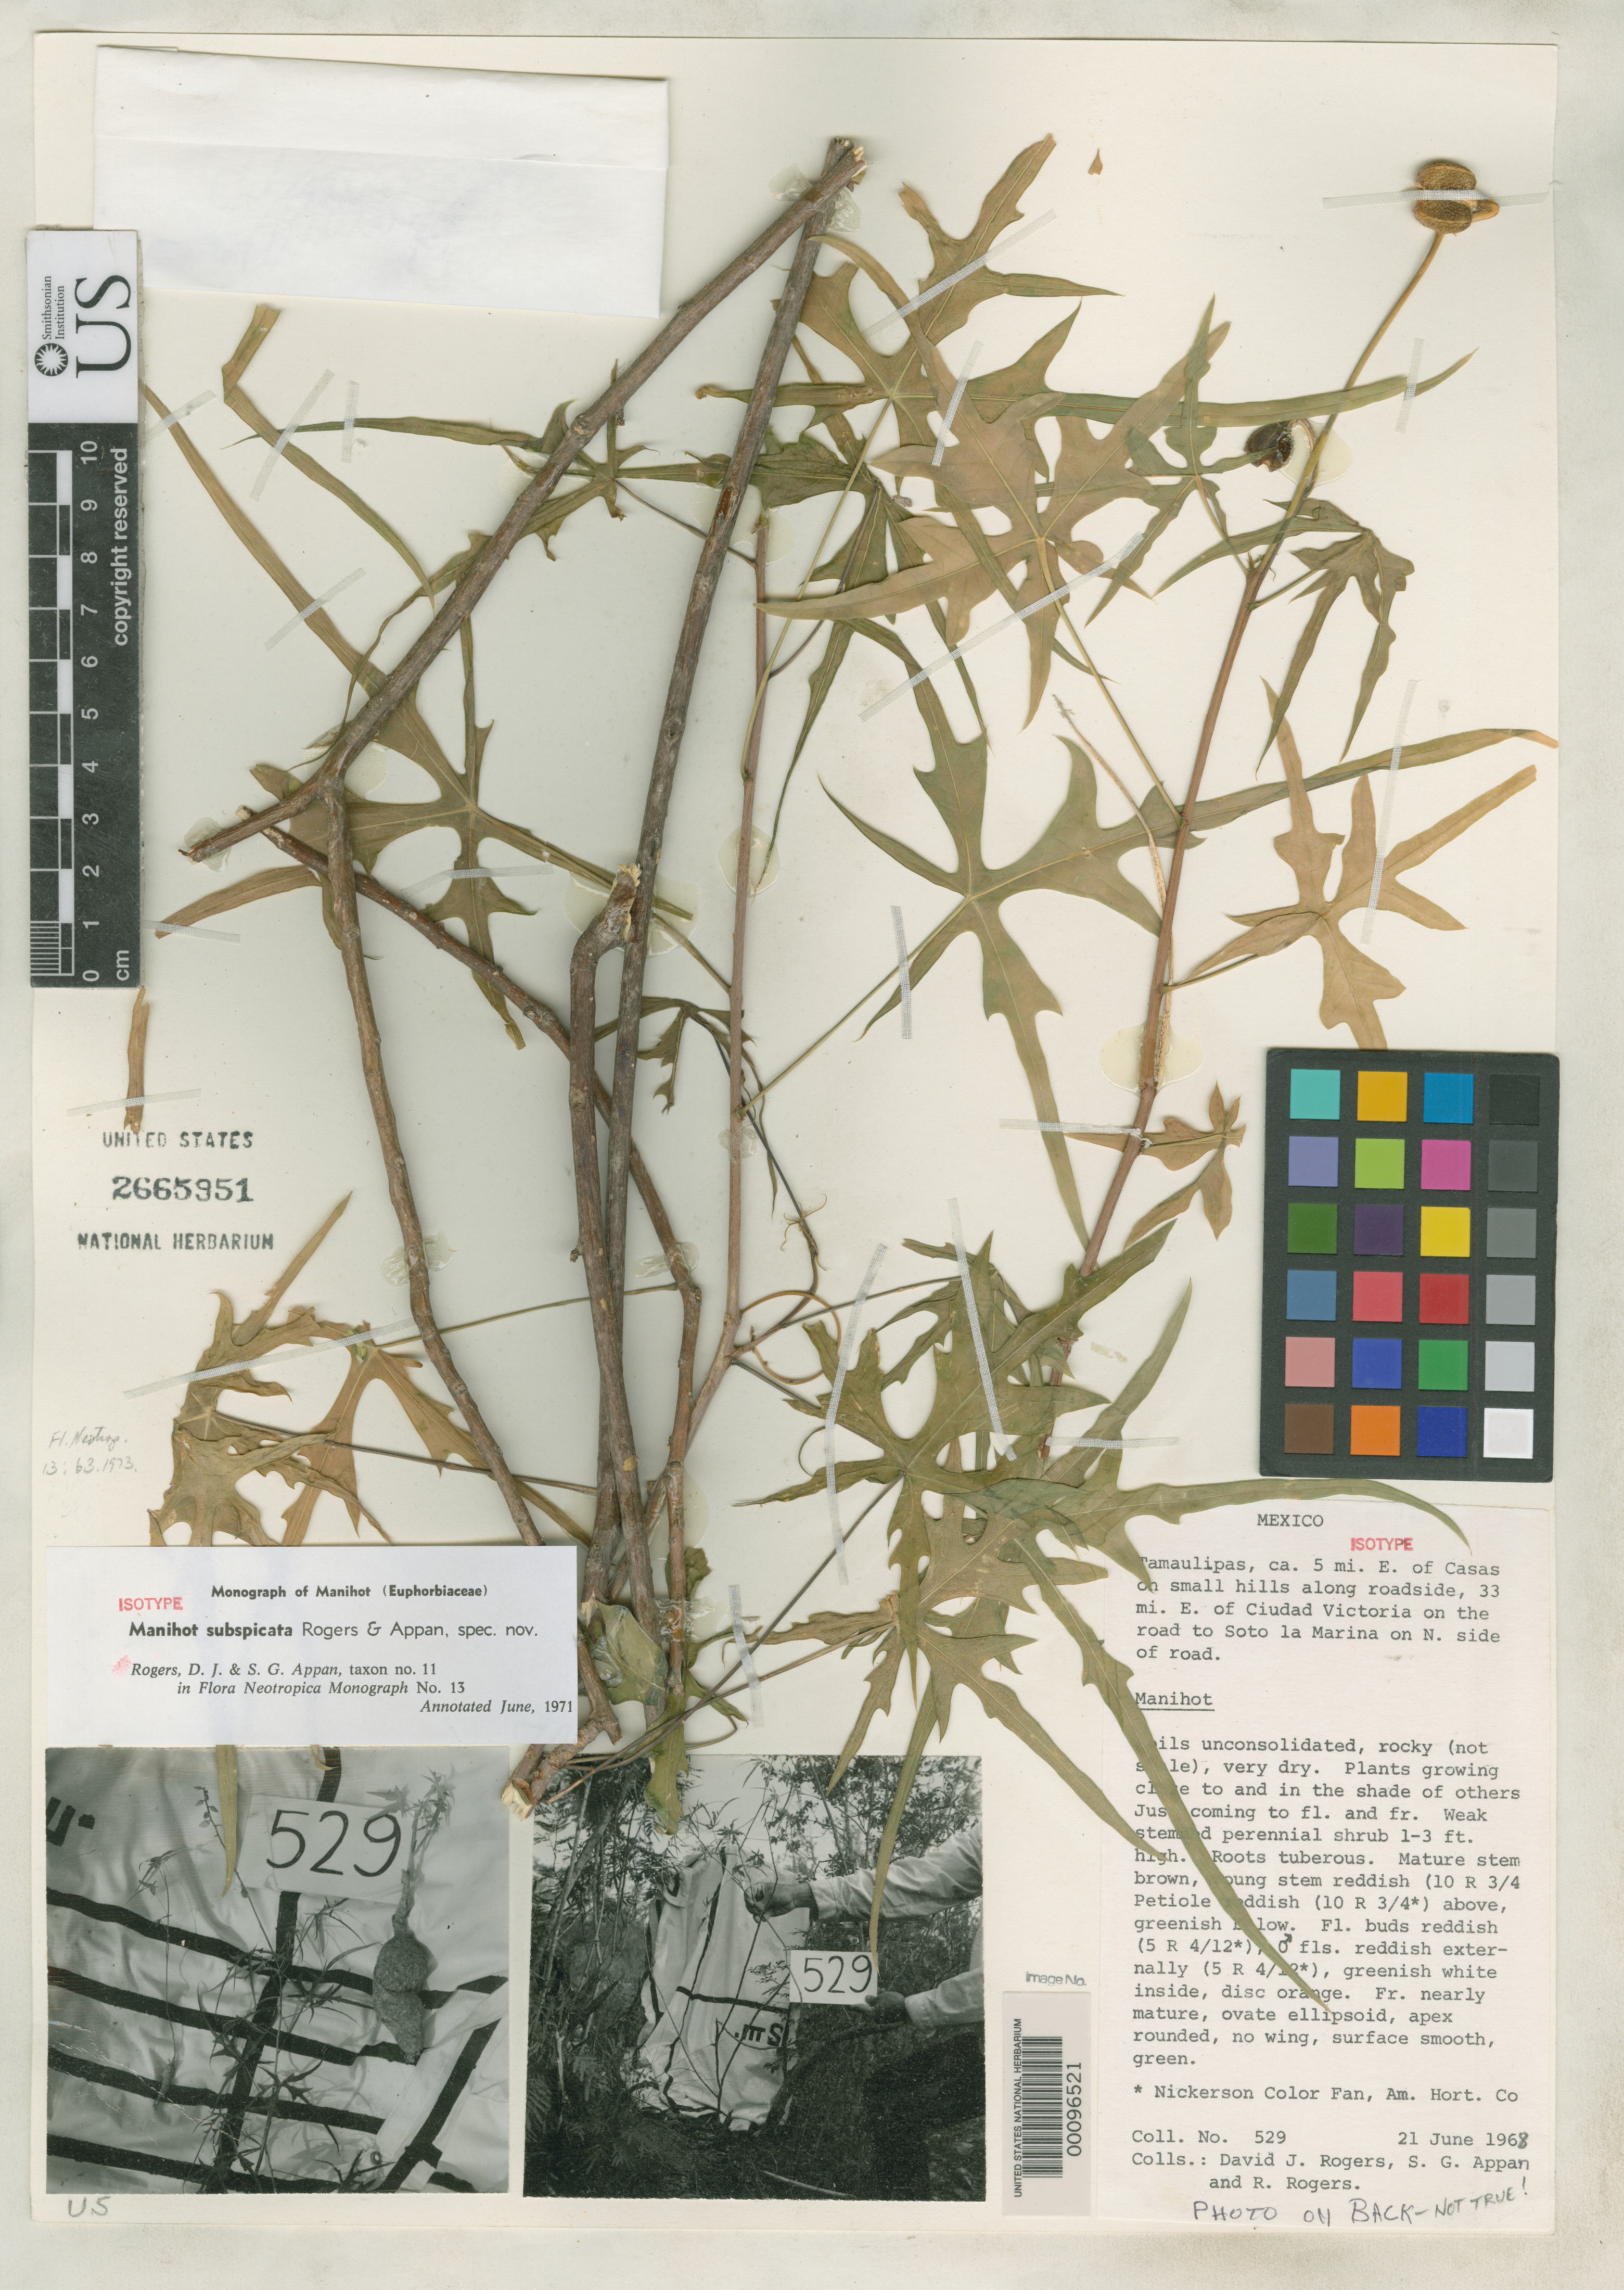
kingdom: Plantae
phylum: Tracheophyta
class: Magnoliopsida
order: Malpighiales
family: Euphorbiaceae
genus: Manihot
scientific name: Manihot subspicata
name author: D.J. Rogers & Appan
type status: Isotype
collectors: D. J. Rogers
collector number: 529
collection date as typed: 21 Jun 1968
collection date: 1968-06-21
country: Mexico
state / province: Tamaulipas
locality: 5 miles E of Casas, 33 miles E of Ciudad Victoria, road to Sote La Marina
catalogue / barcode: US 2665951